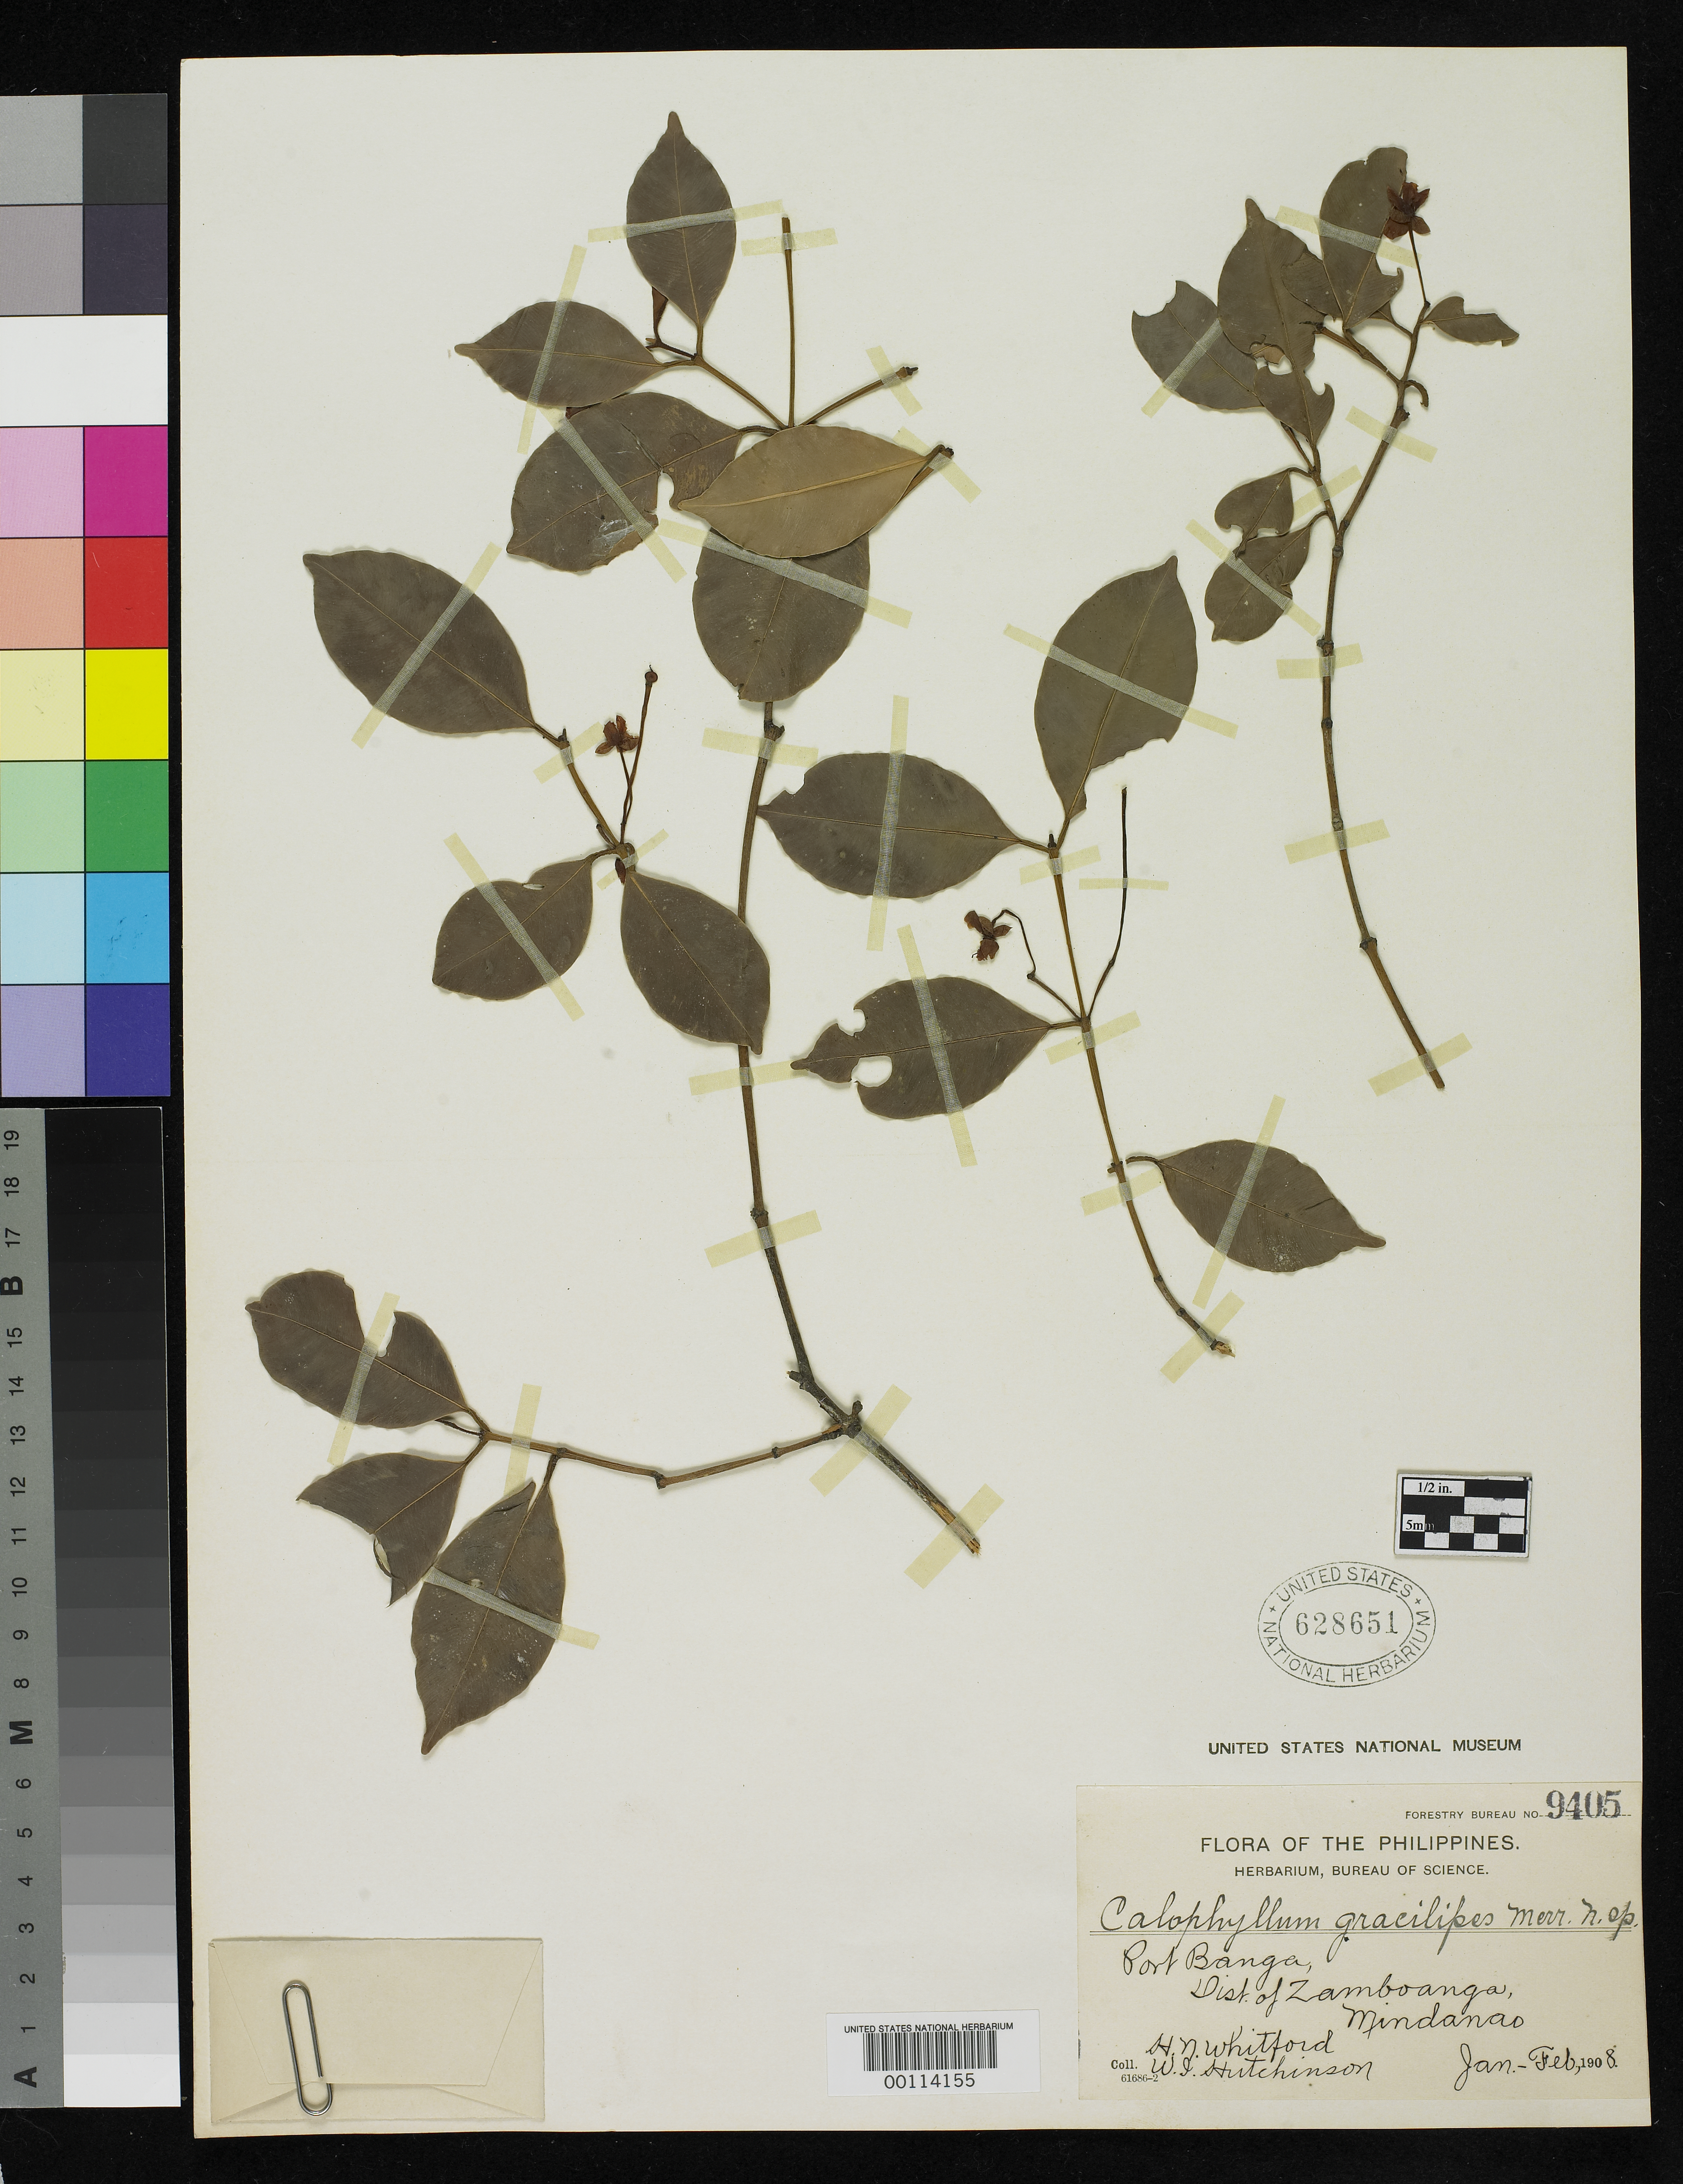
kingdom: Plantae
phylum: Tracheophyta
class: Magnoliopsida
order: Malpighiales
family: Calophyllaceae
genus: Calophyllum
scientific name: Calophyllum gracilipes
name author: Merr.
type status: Isotype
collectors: H. N. Whitford & W. I. Hutchinson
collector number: Forestry Bureau 9405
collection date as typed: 03 Feb 1908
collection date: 1908-02-03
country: Philippines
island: Mindanao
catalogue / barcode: US 628651